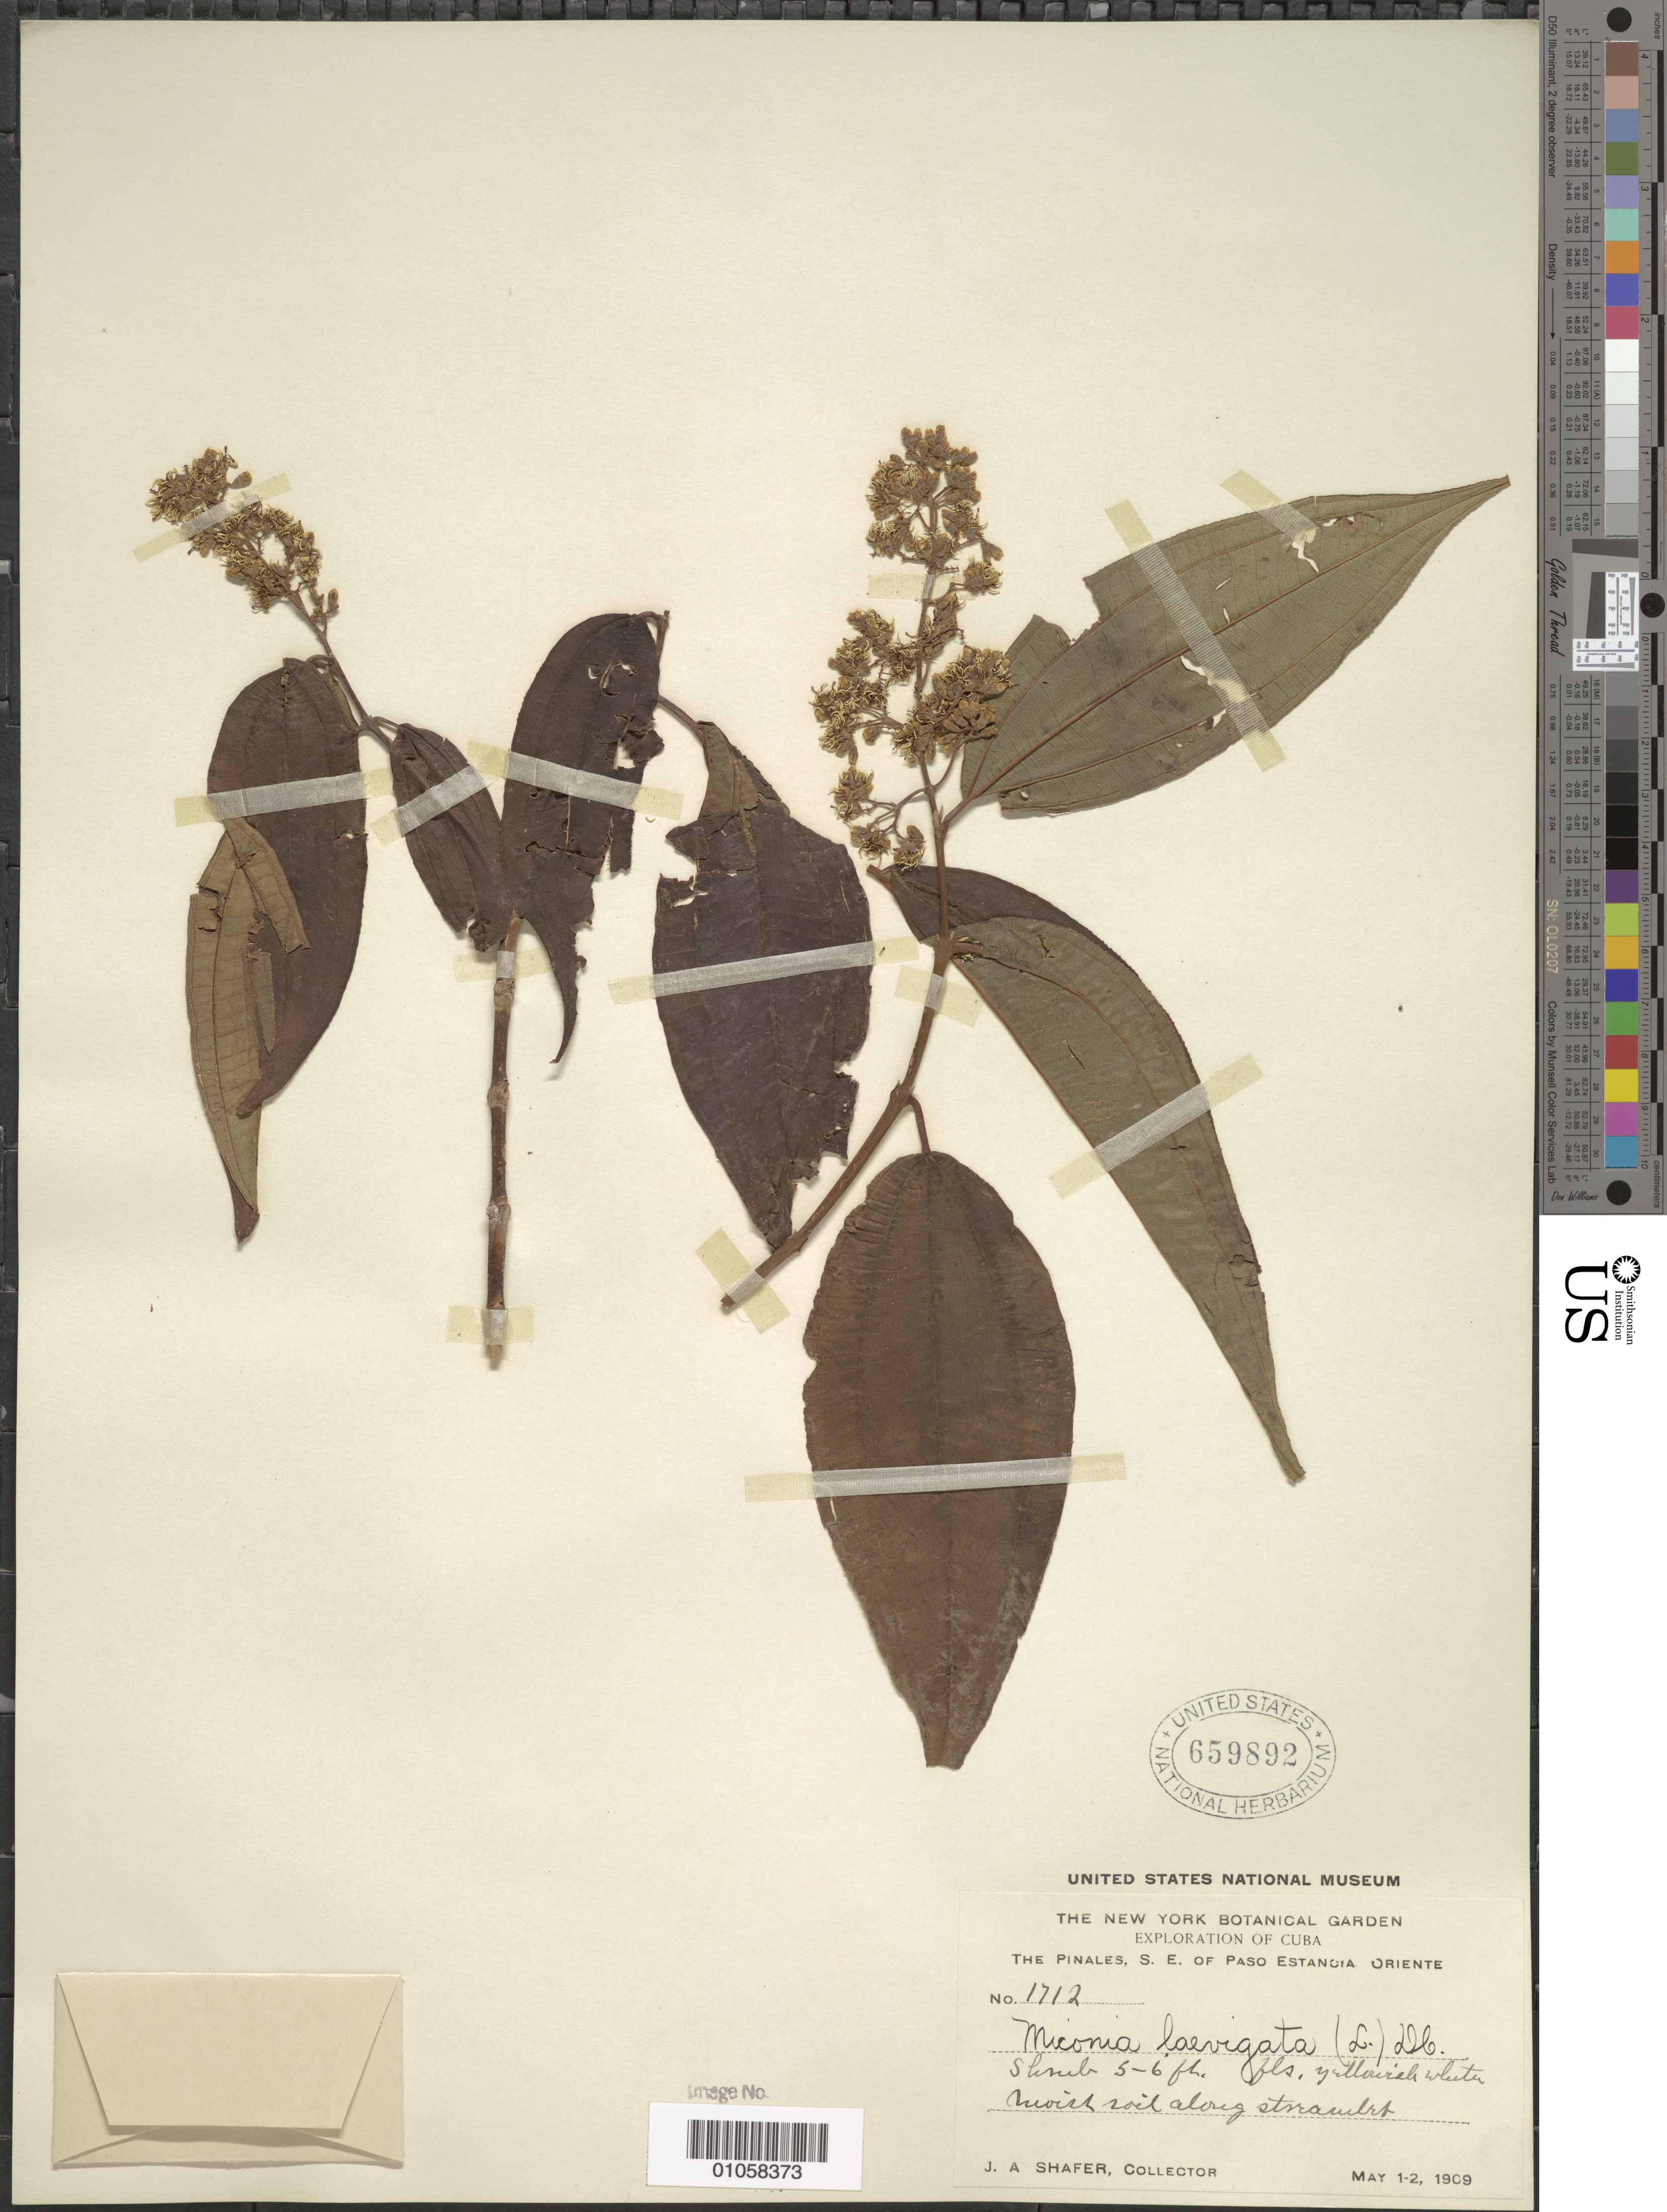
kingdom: Plantae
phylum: Tracheophyta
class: Magnoliopsida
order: Myrtales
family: Melastomataceae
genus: Miconia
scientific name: Miconia laevigata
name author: (L.) D. Don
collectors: J. A. Shafer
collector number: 1712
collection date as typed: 01 May 1909 to 1 May 1909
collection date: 1909-05-01/1909-05-02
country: Cuba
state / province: Granma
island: Cuba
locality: The Pinales, SE of Paso Estancia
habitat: Moist soil along streamlet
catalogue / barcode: US 659892